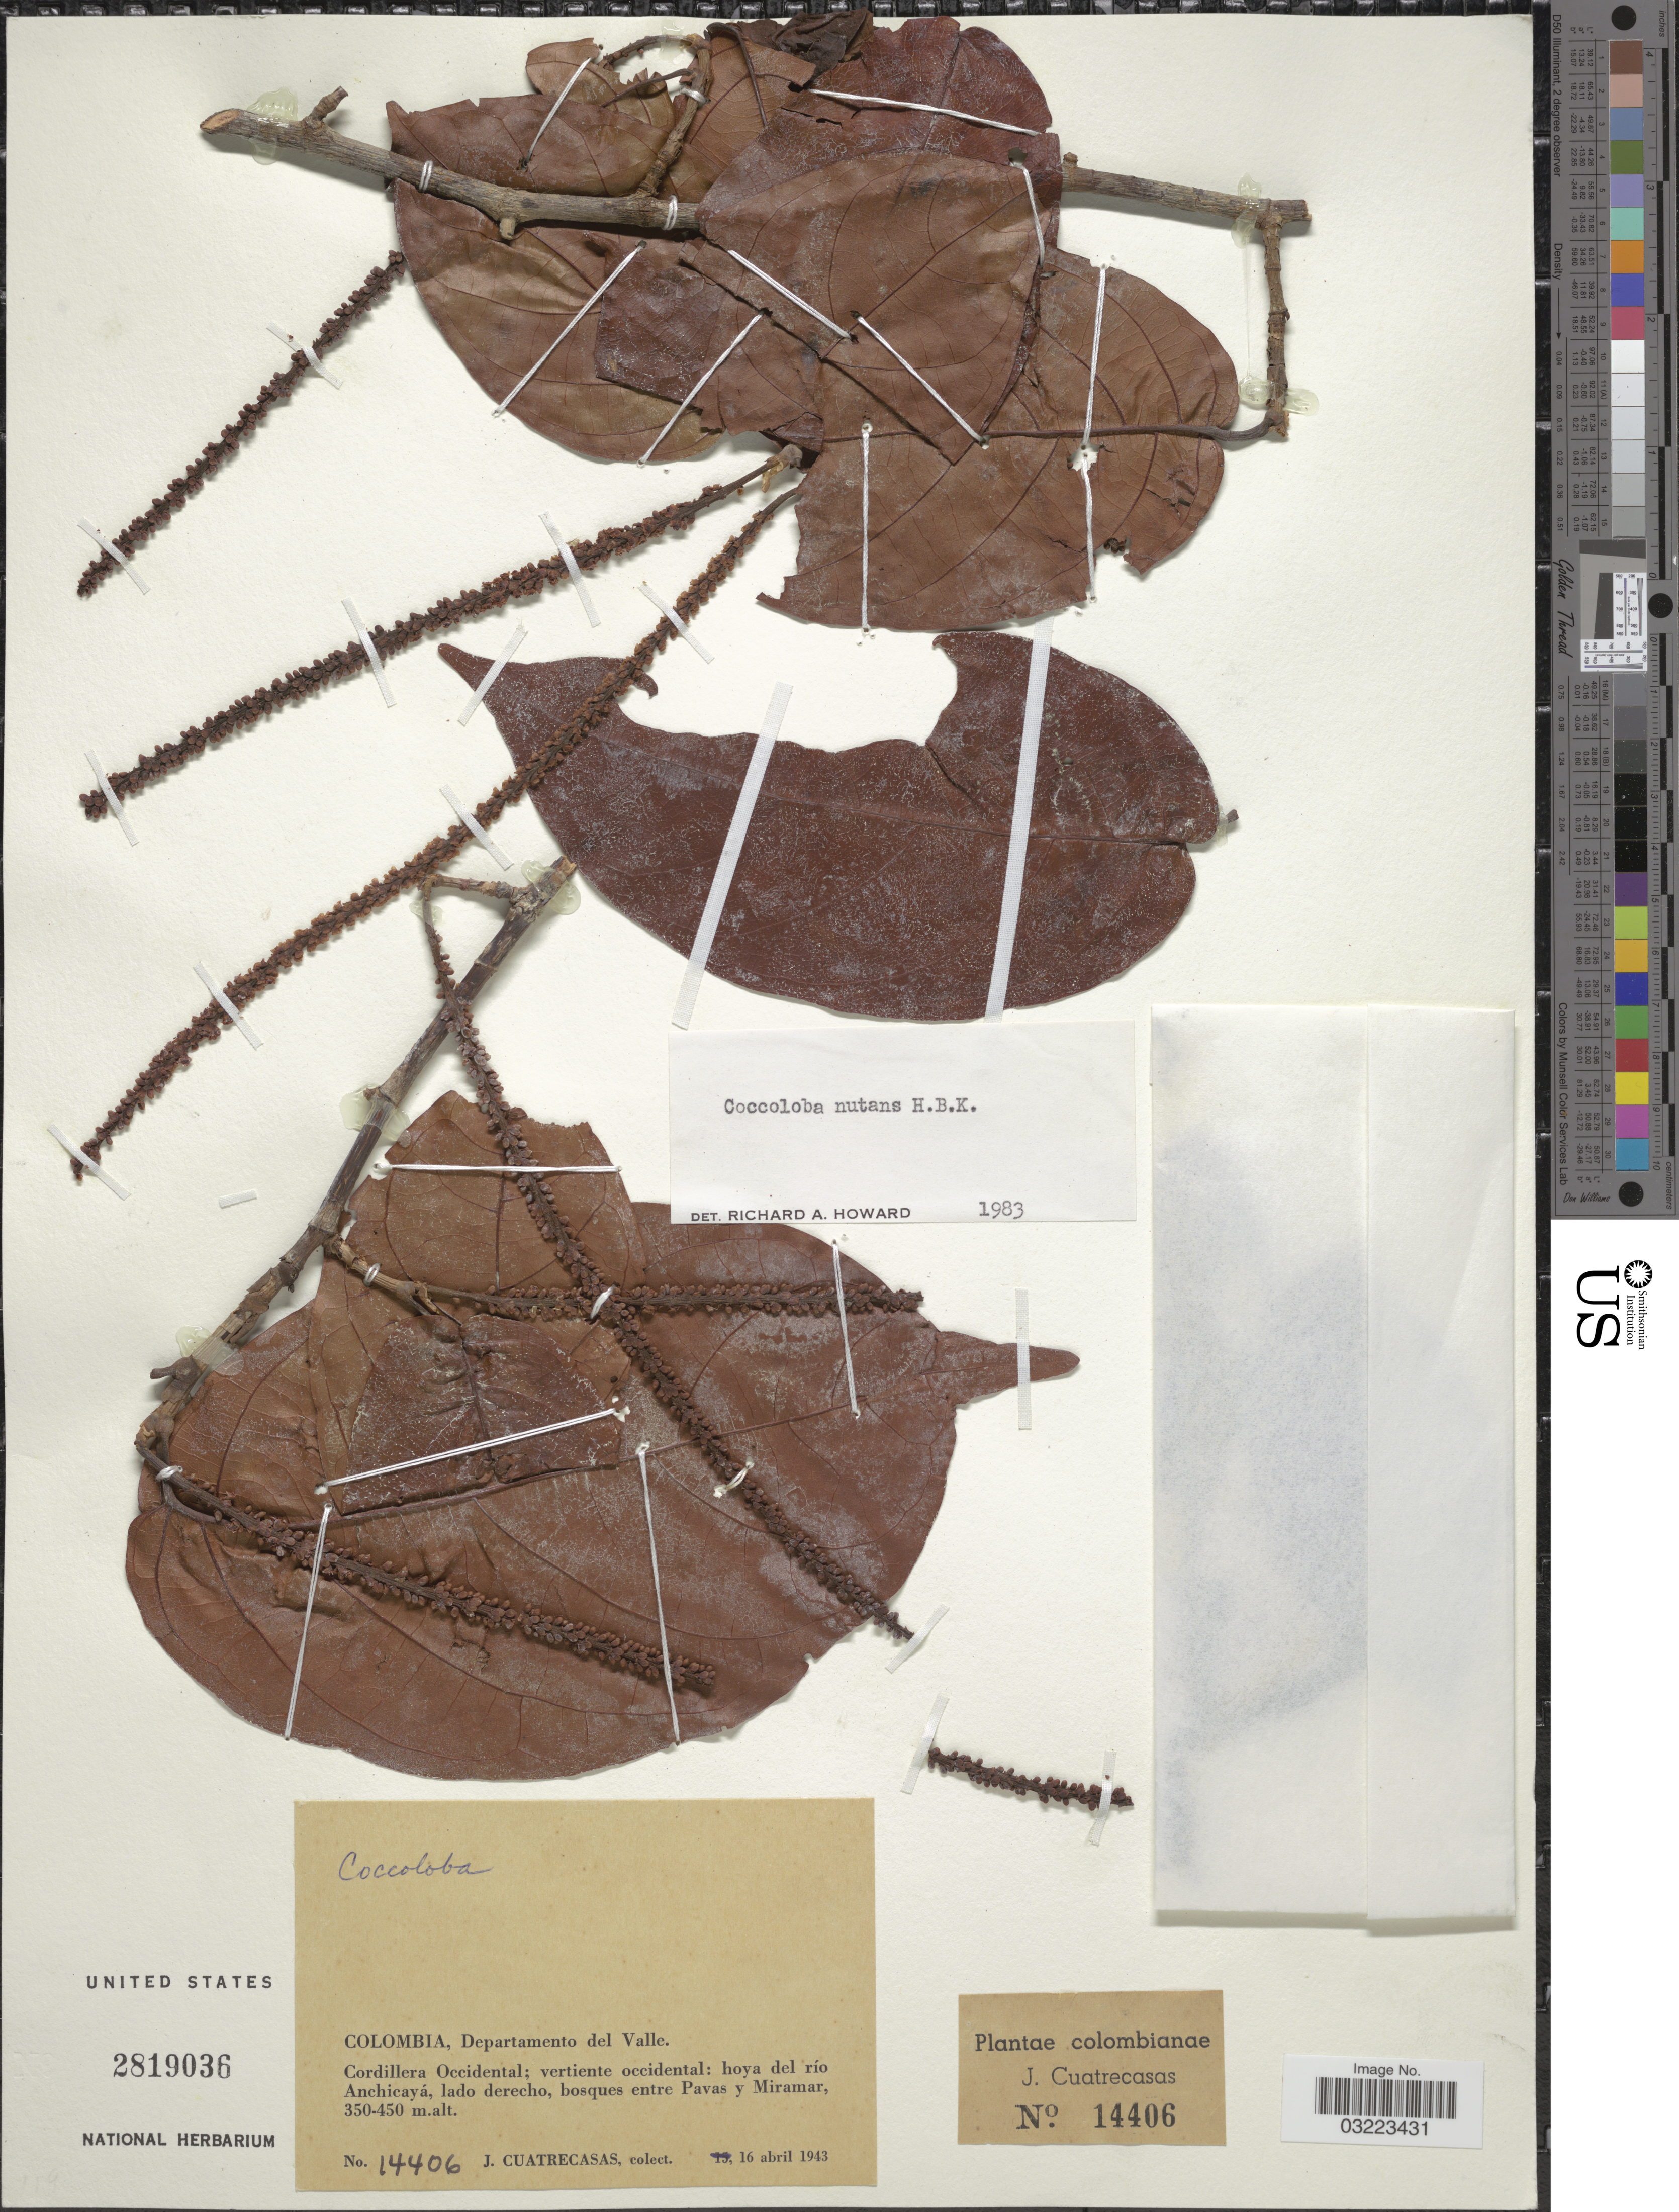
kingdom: Plantae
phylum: Tracheophyta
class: Magnoliopsida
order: Caryophyllales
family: Polygonaceae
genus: Coccoloba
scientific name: Coccoloba nutans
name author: Kunth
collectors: J. Cuatrecasas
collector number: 14406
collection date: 1943-04-16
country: Colombia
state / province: Valle del Cauca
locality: Departamento del Valle. Cordillera Occidental; vertiente occidental: hoya del río Anchicayá, lado derecho, bosques entre Pavas y Miramar.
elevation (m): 350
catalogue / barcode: US 2819036